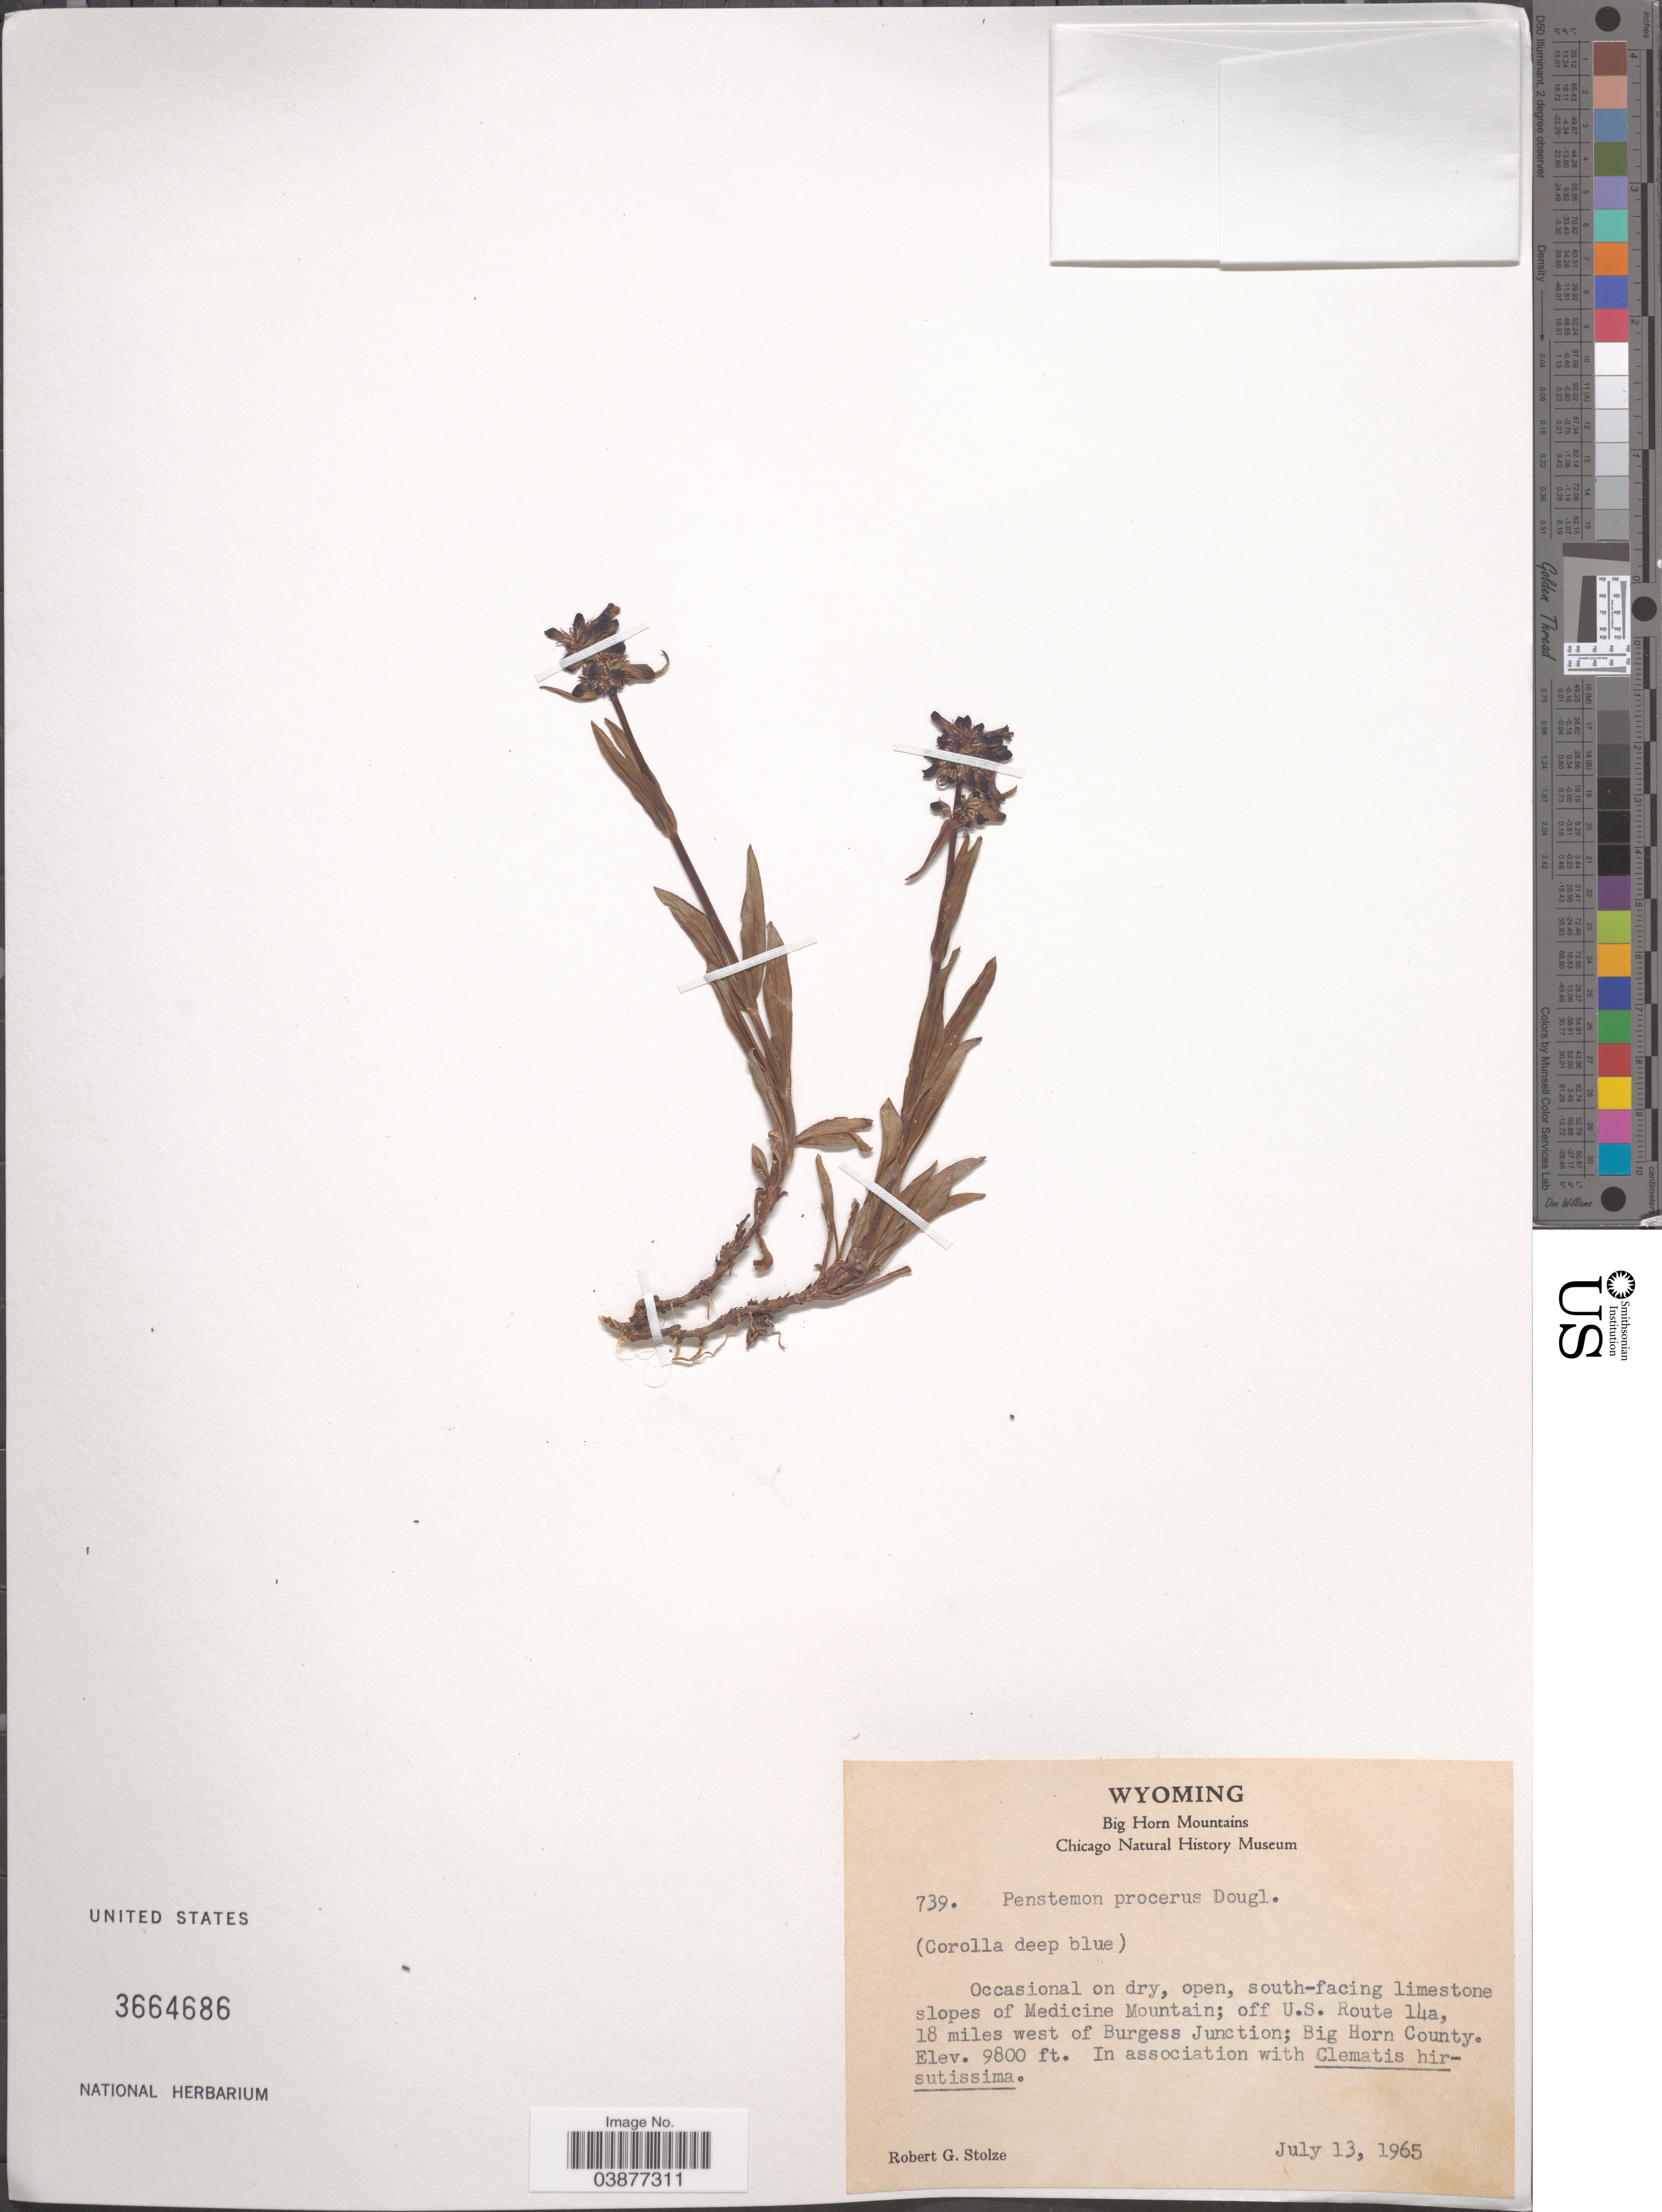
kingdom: Plantae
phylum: Tracheophyta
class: Magnoliopsida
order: Lamiales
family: Plantaginaceae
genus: Penstemon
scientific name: Penstemon procerus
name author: Douglas ex Graham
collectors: R. G. Stolze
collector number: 739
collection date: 1965-07-13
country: United States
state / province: Wyoming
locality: Big Horn Mountains. Occasional on dry, open, south-facing limestone slopes of Medicine Mountain; off U.S. Route 14a, 18 miles west of Burgess JUnction; Big Horn County.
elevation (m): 2987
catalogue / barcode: US 3664686